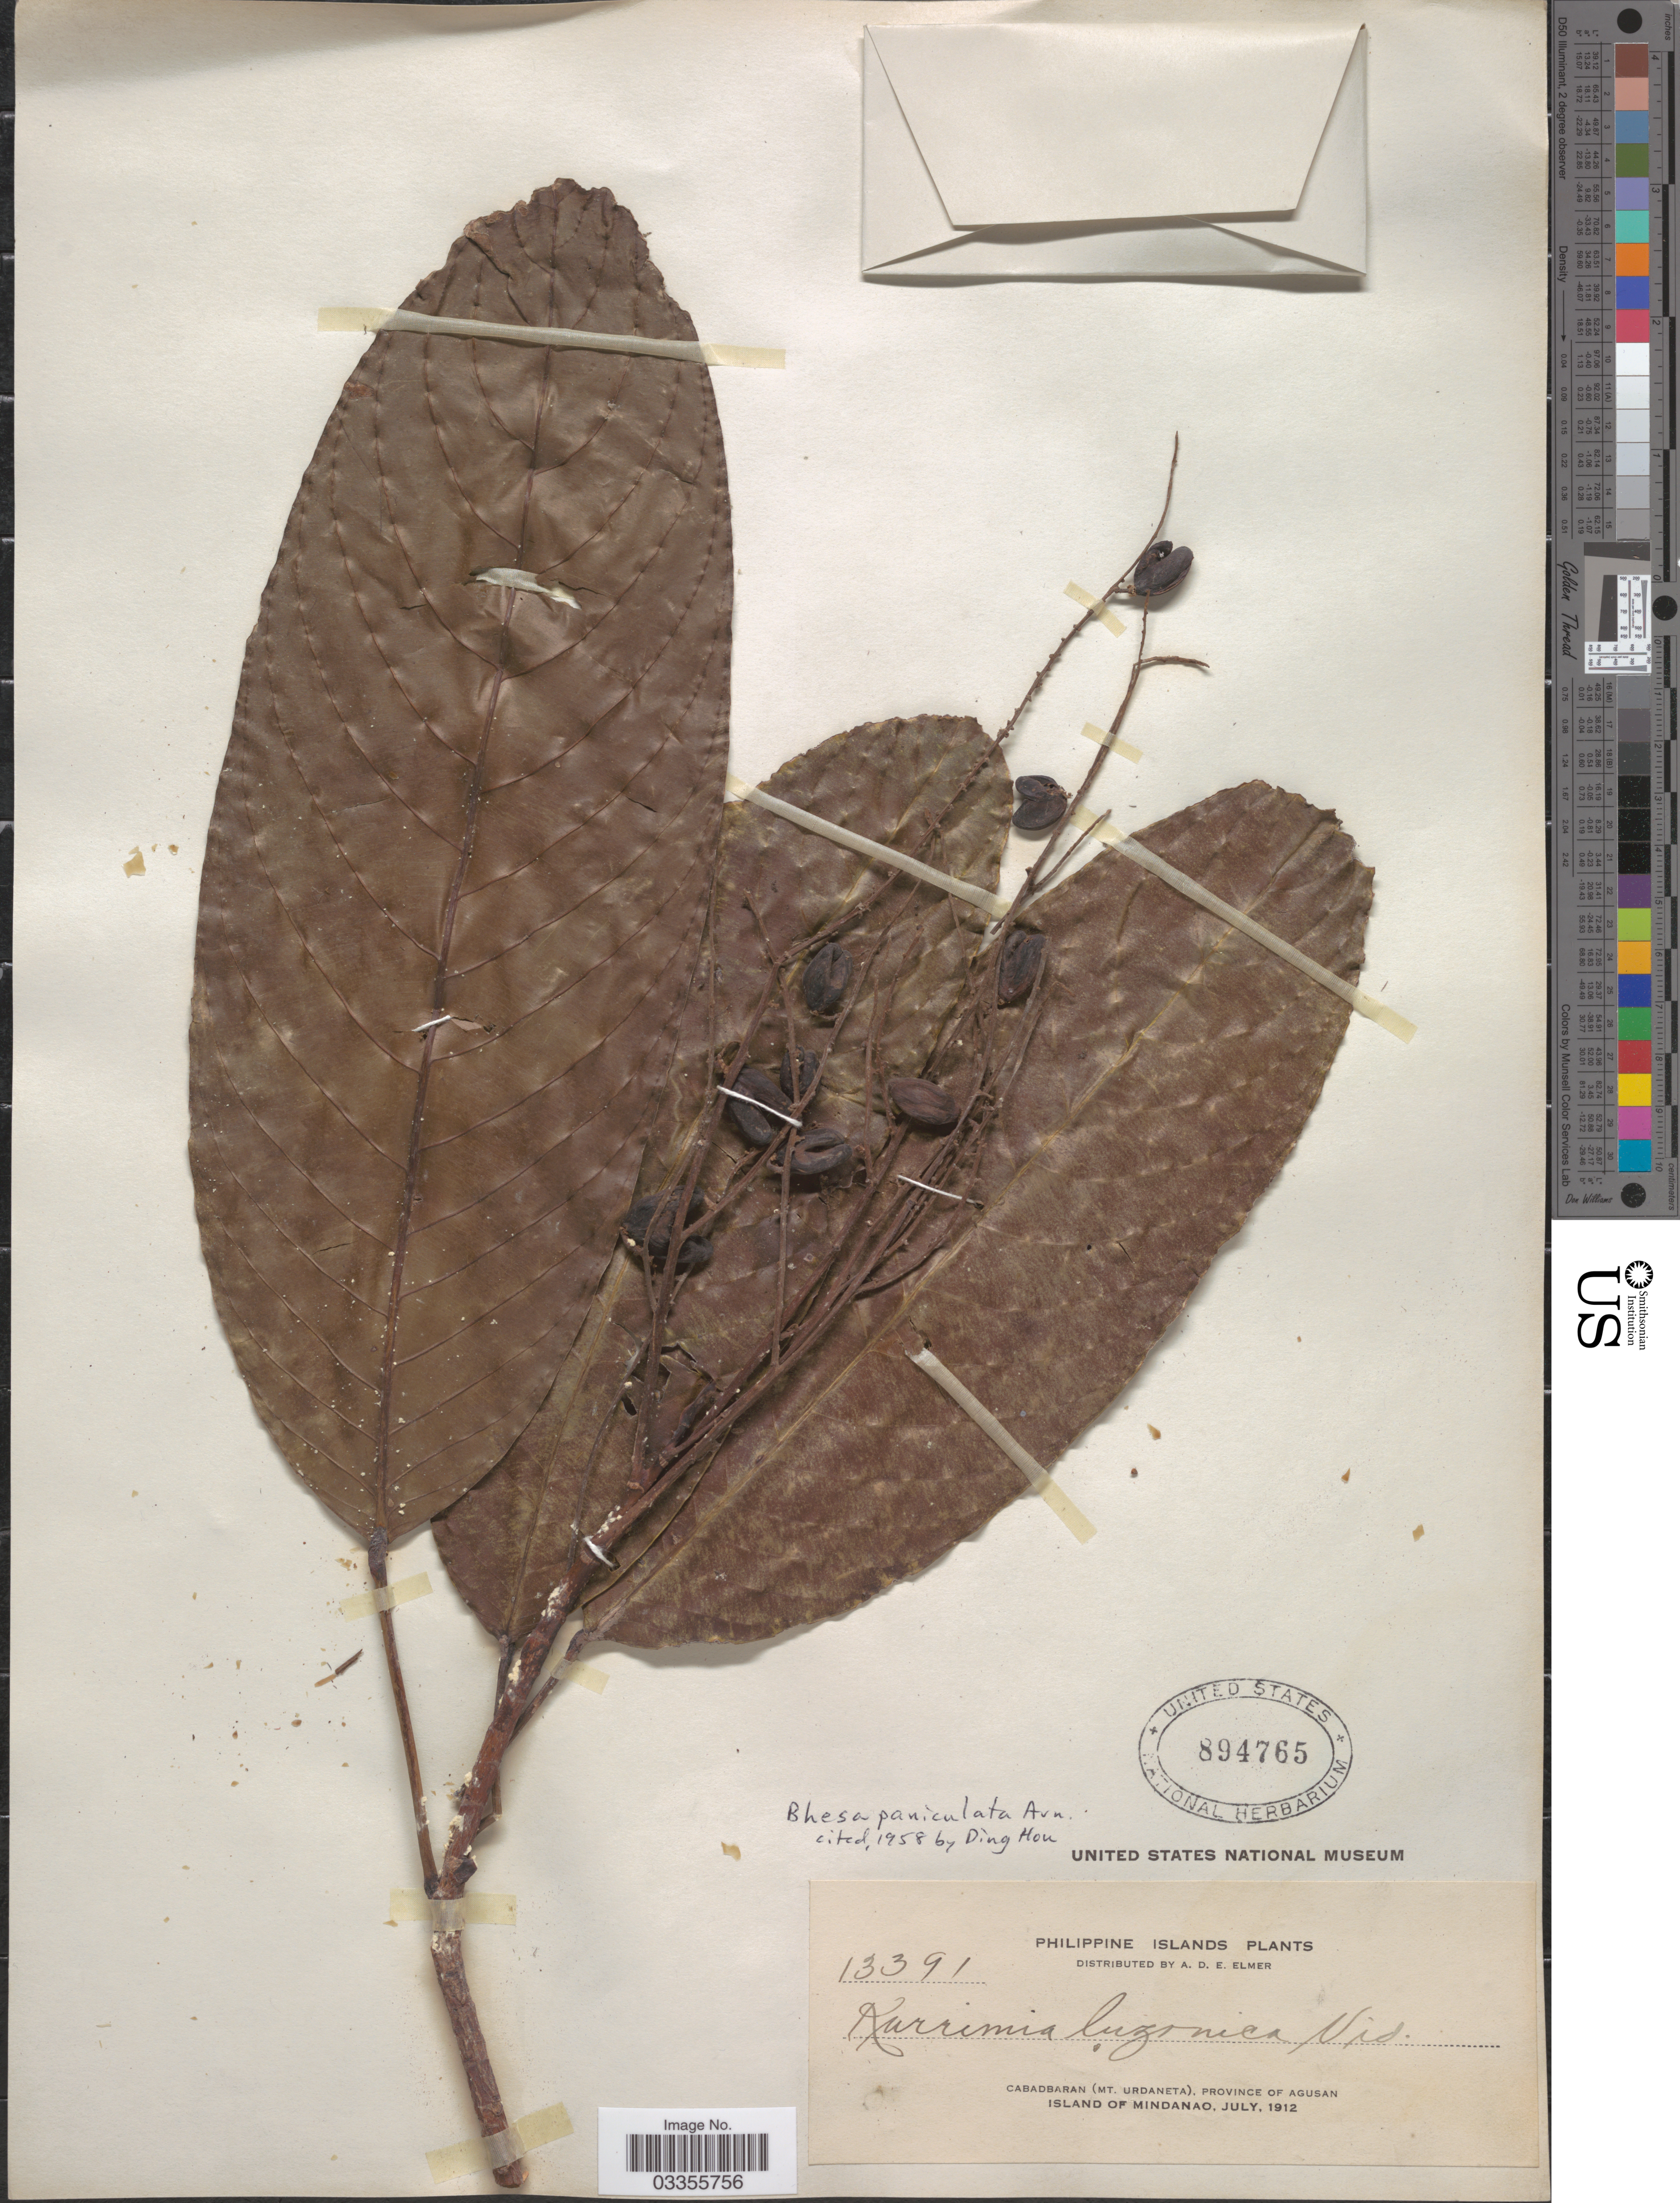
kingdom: Plantae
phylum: Tracheophyta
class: Magnoliopsida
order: Malpighiales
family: Centroplacaceae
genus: Bhesa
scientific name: Bhesa paniculata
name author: (Wall.) Arn.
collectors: A. D. E. Elmer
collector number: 13391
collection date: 1912-07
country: Philippines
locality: Cabadbaran (Mt. Urdaneta), Province of Agusan. Island of Mindanao.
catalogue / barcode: US 894765